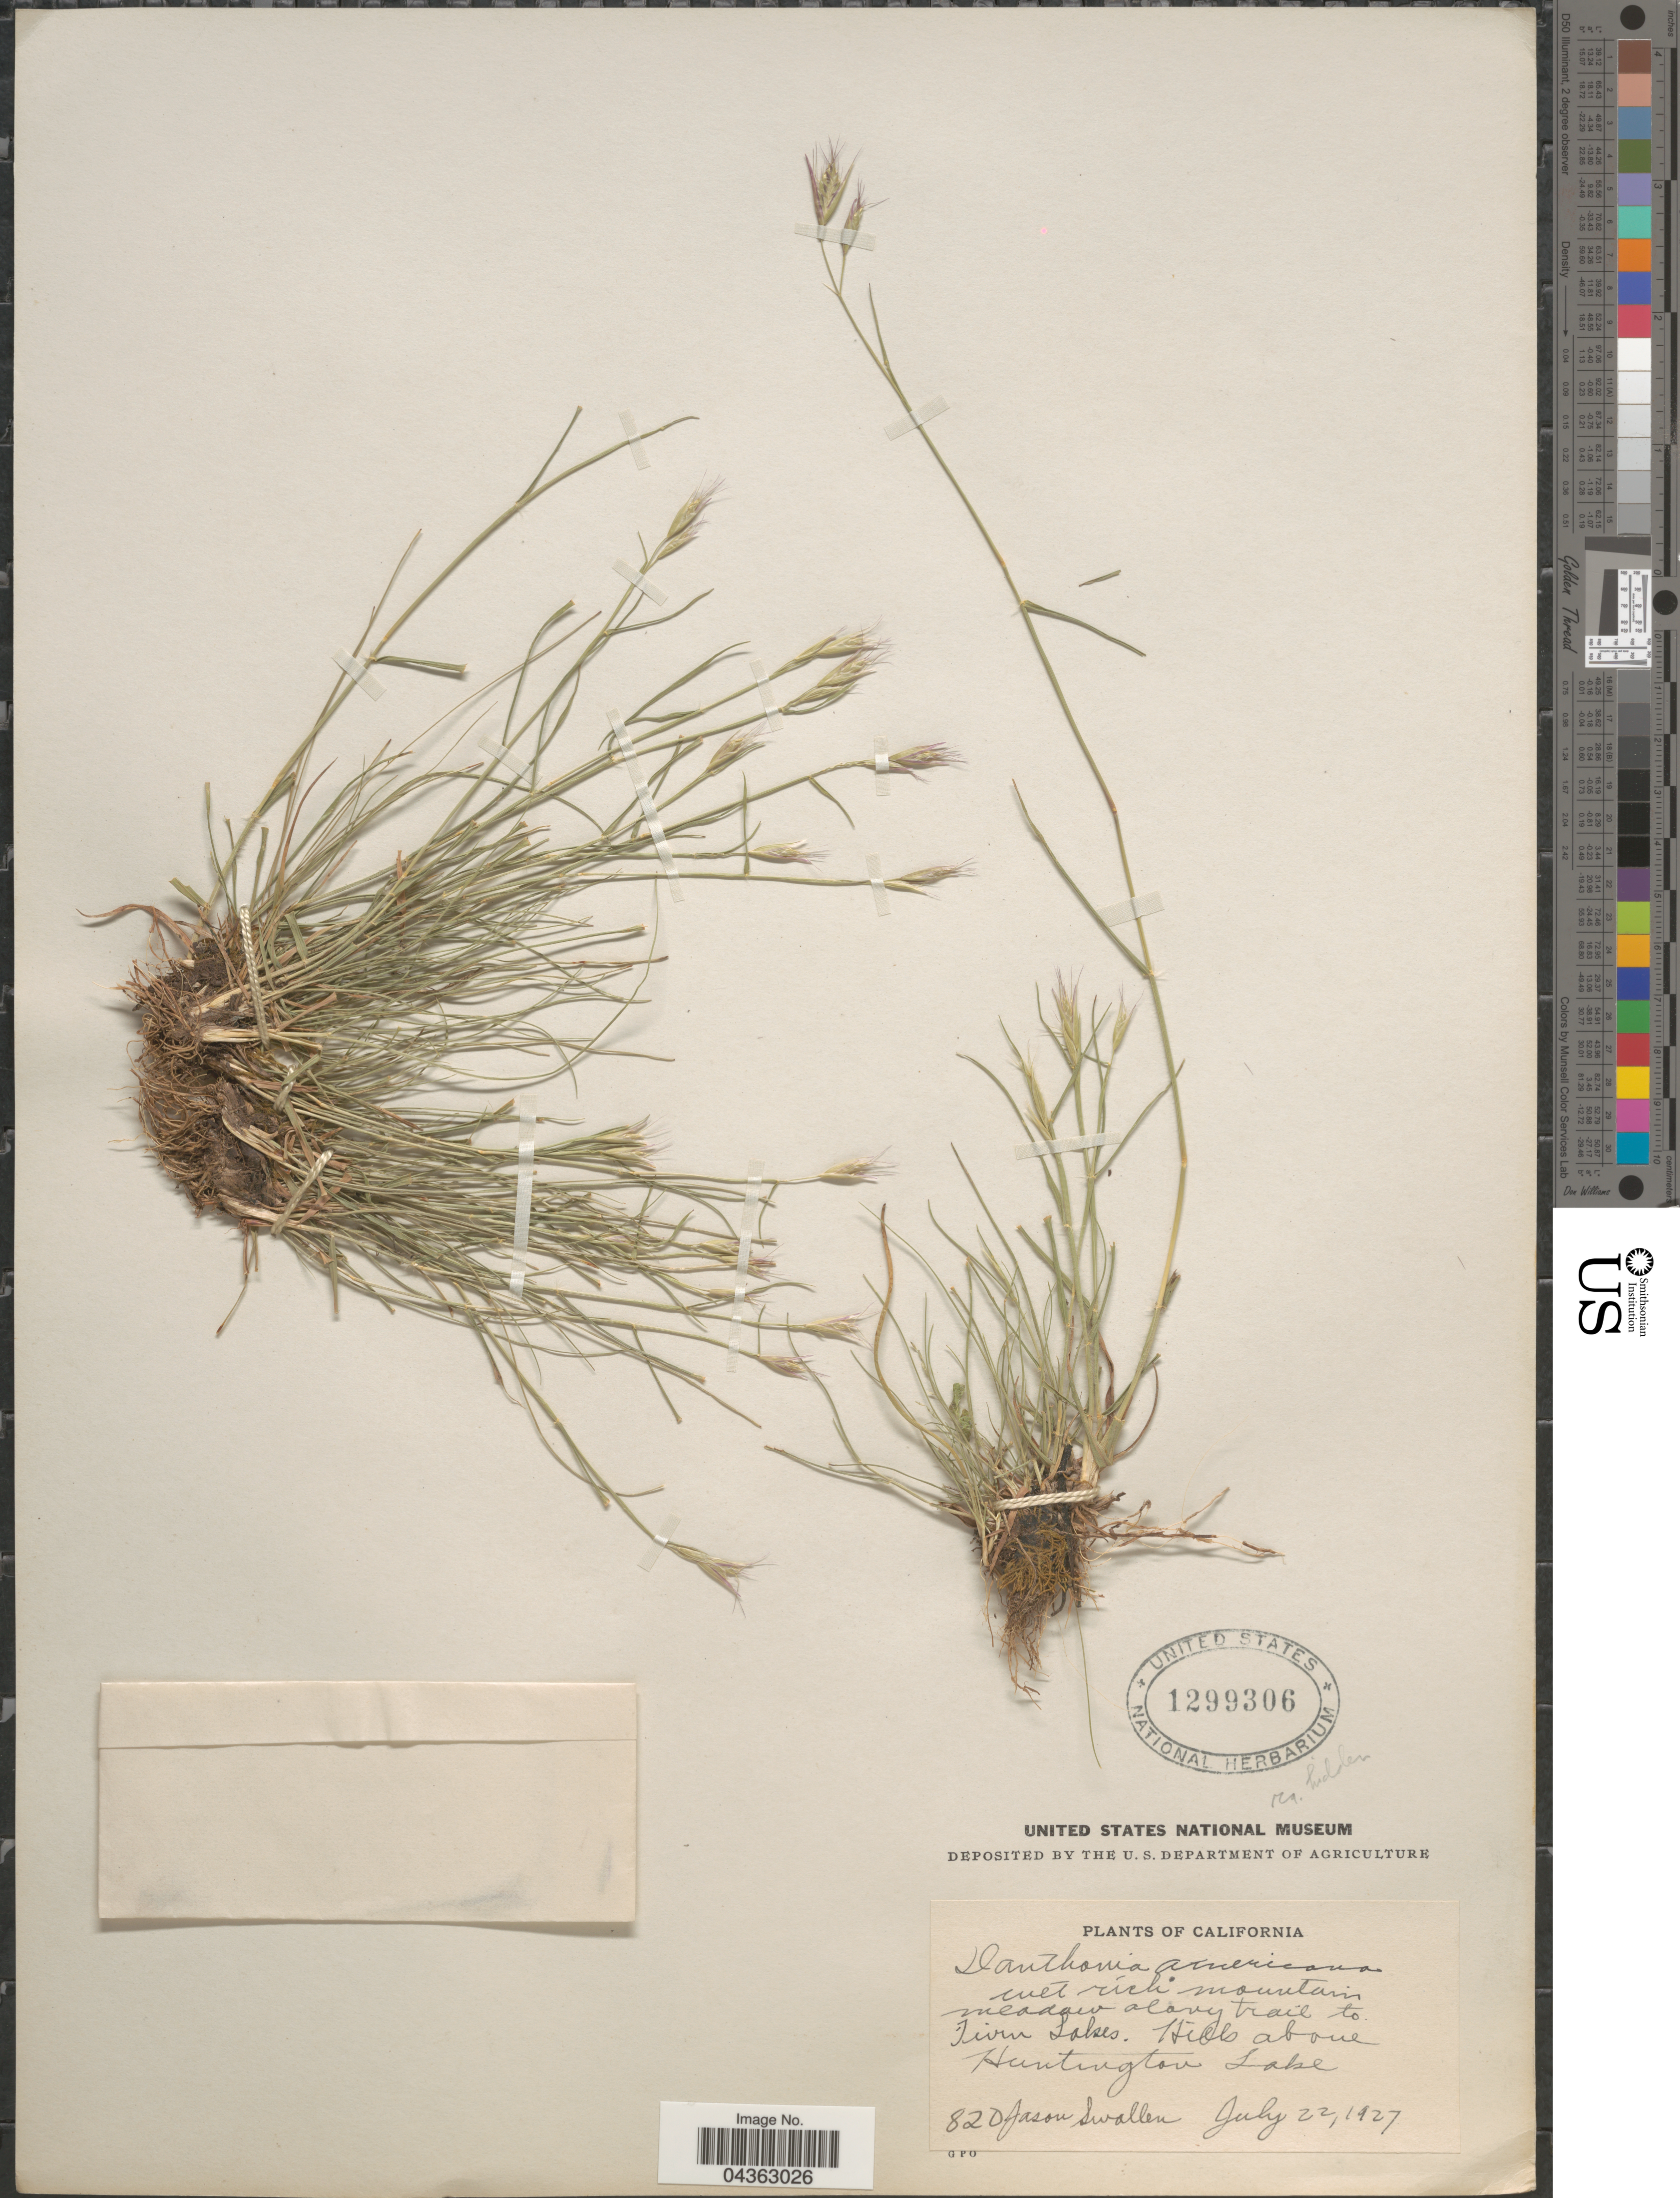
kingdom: Plantae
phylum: Tracheophyta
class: Liliopsida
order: Poales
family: Poaceae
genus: Danthonia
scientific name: Danthonia californica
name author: Bol.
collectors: J. R. Swallen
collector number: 820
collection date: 1927-07-22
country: United States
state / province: California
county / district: Fresno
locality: Wet rich mountain meadow along trail to Twin Lakes. Hills above Huntington Lake.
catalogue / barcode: US 1299306